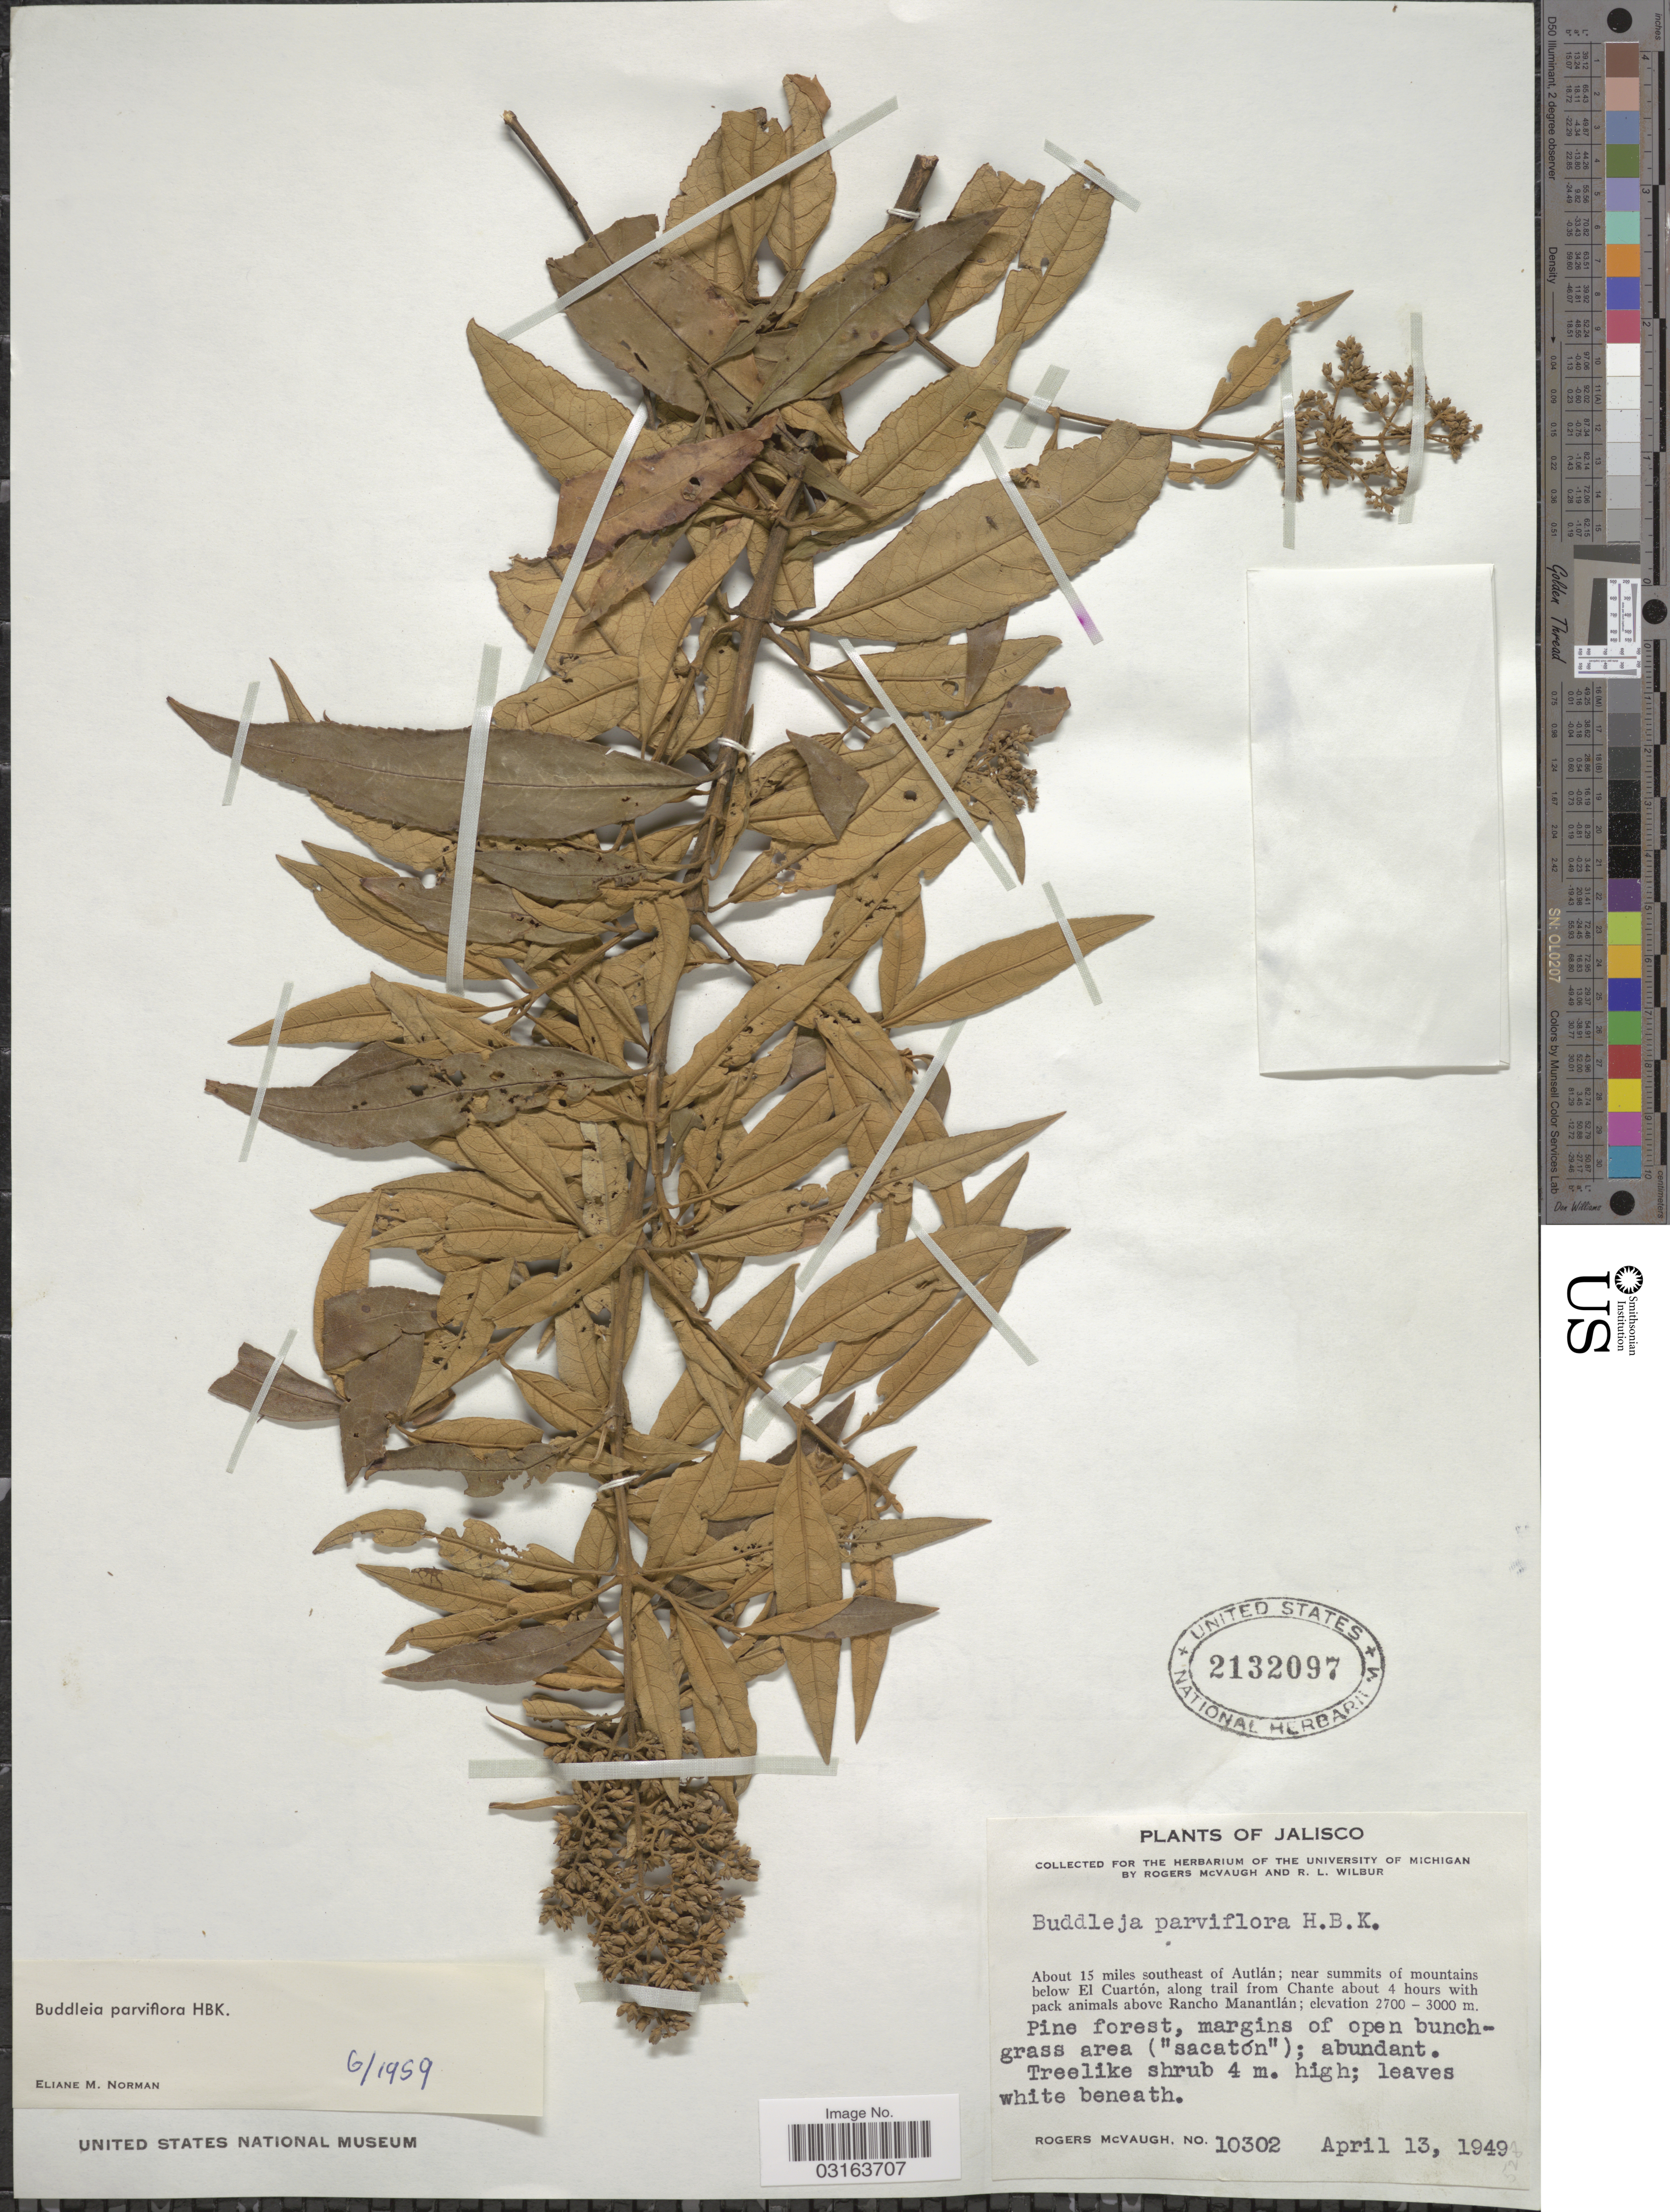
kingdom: Plantae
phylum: Tracheophyta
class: Magnoliopsida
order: Lamiales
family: Scrophulariaceae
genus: Buddleja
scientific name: Buddleja parviflora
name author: Kunth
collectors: R. McVaugh & R. L. Wilbur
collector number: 10302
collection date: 1949-04-13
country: Mexico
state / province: Jalisco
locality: About 15 miles southeast of Autlán; near summits of mountains below El Cuartón, along trail from Chante about 4 hours with pack animals above Rancho Manantlán.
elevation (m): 2700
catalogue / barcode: US 2132097